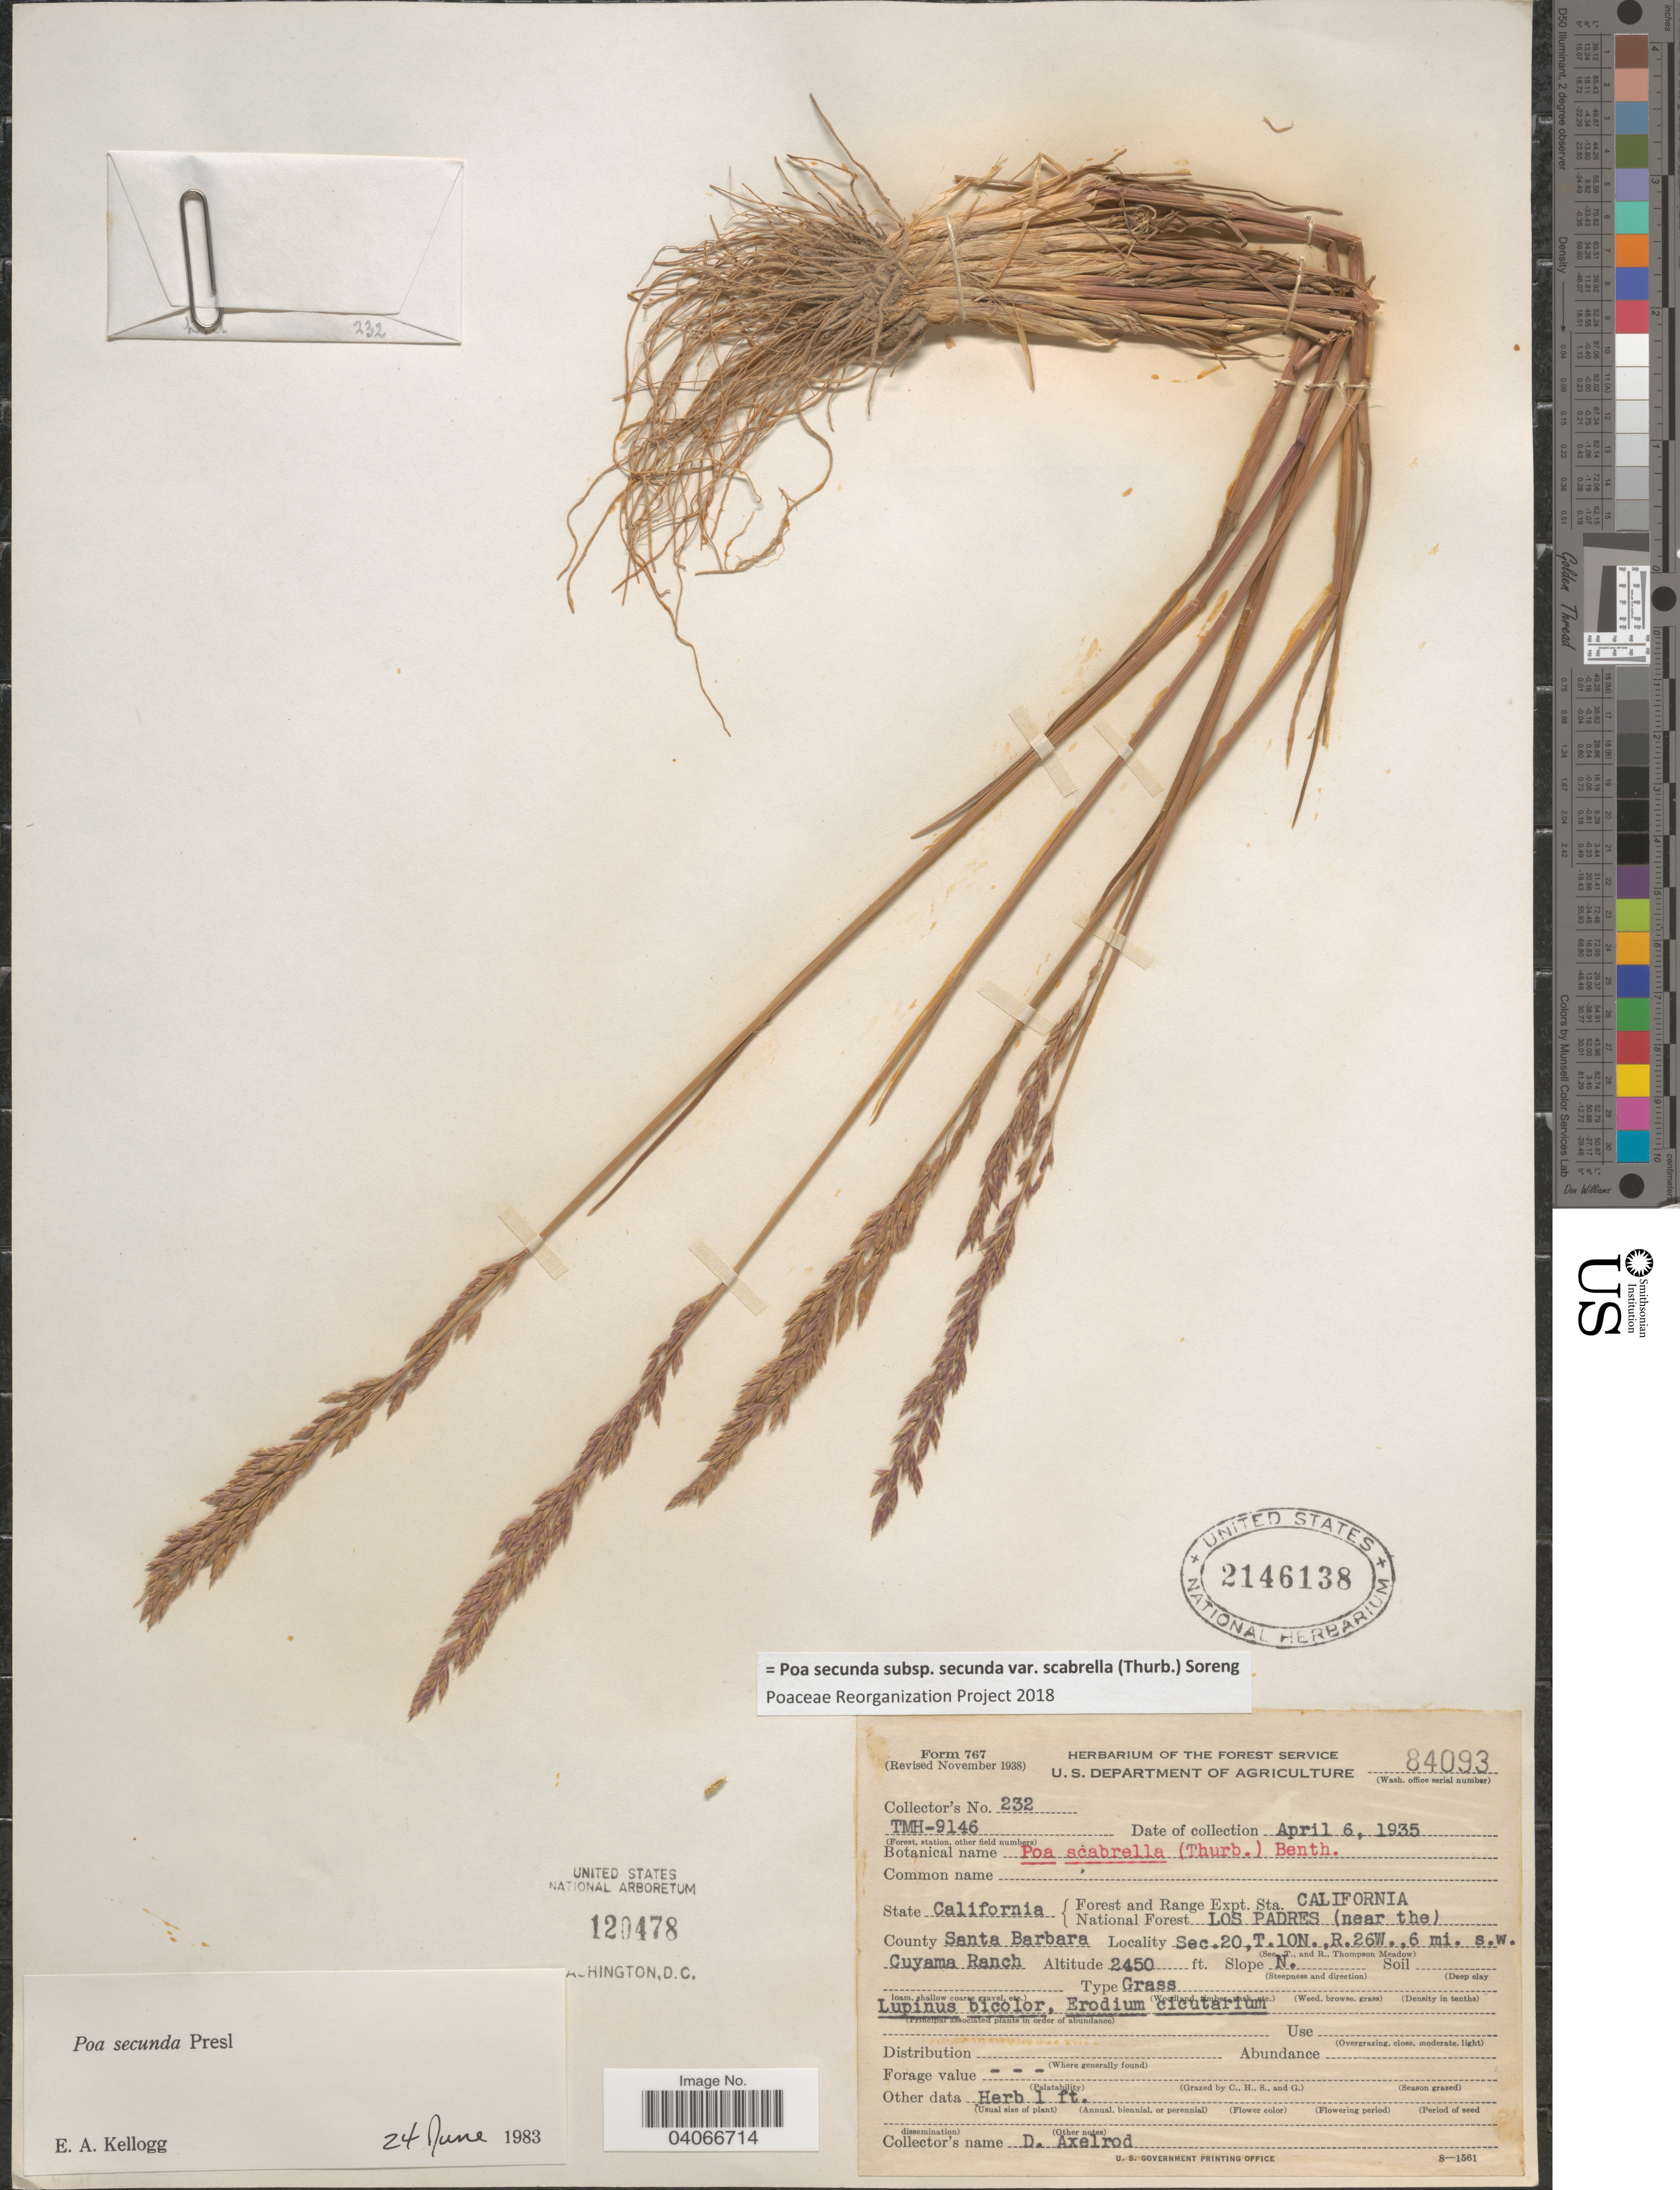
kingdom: Plantae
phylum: Tracheophyta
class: Liliopsida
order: Poales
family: Poaceae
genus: Poa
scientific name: Poa secunda subsp. secunda var. scabrella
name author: (Thurb.) Soreng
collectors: D. Axelrod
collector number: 232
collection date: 1935-04-06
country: United States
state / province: California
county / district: Santa Barbara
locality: Forest and Range Expt. Sta. California. National Forest Los Padres (near the) County Santa Barbara. Sec.20, T.10N.,R.26W.,6 mi. s.w. Guyama Ranch. Slope N.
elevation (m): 747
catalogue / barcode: US 2146138